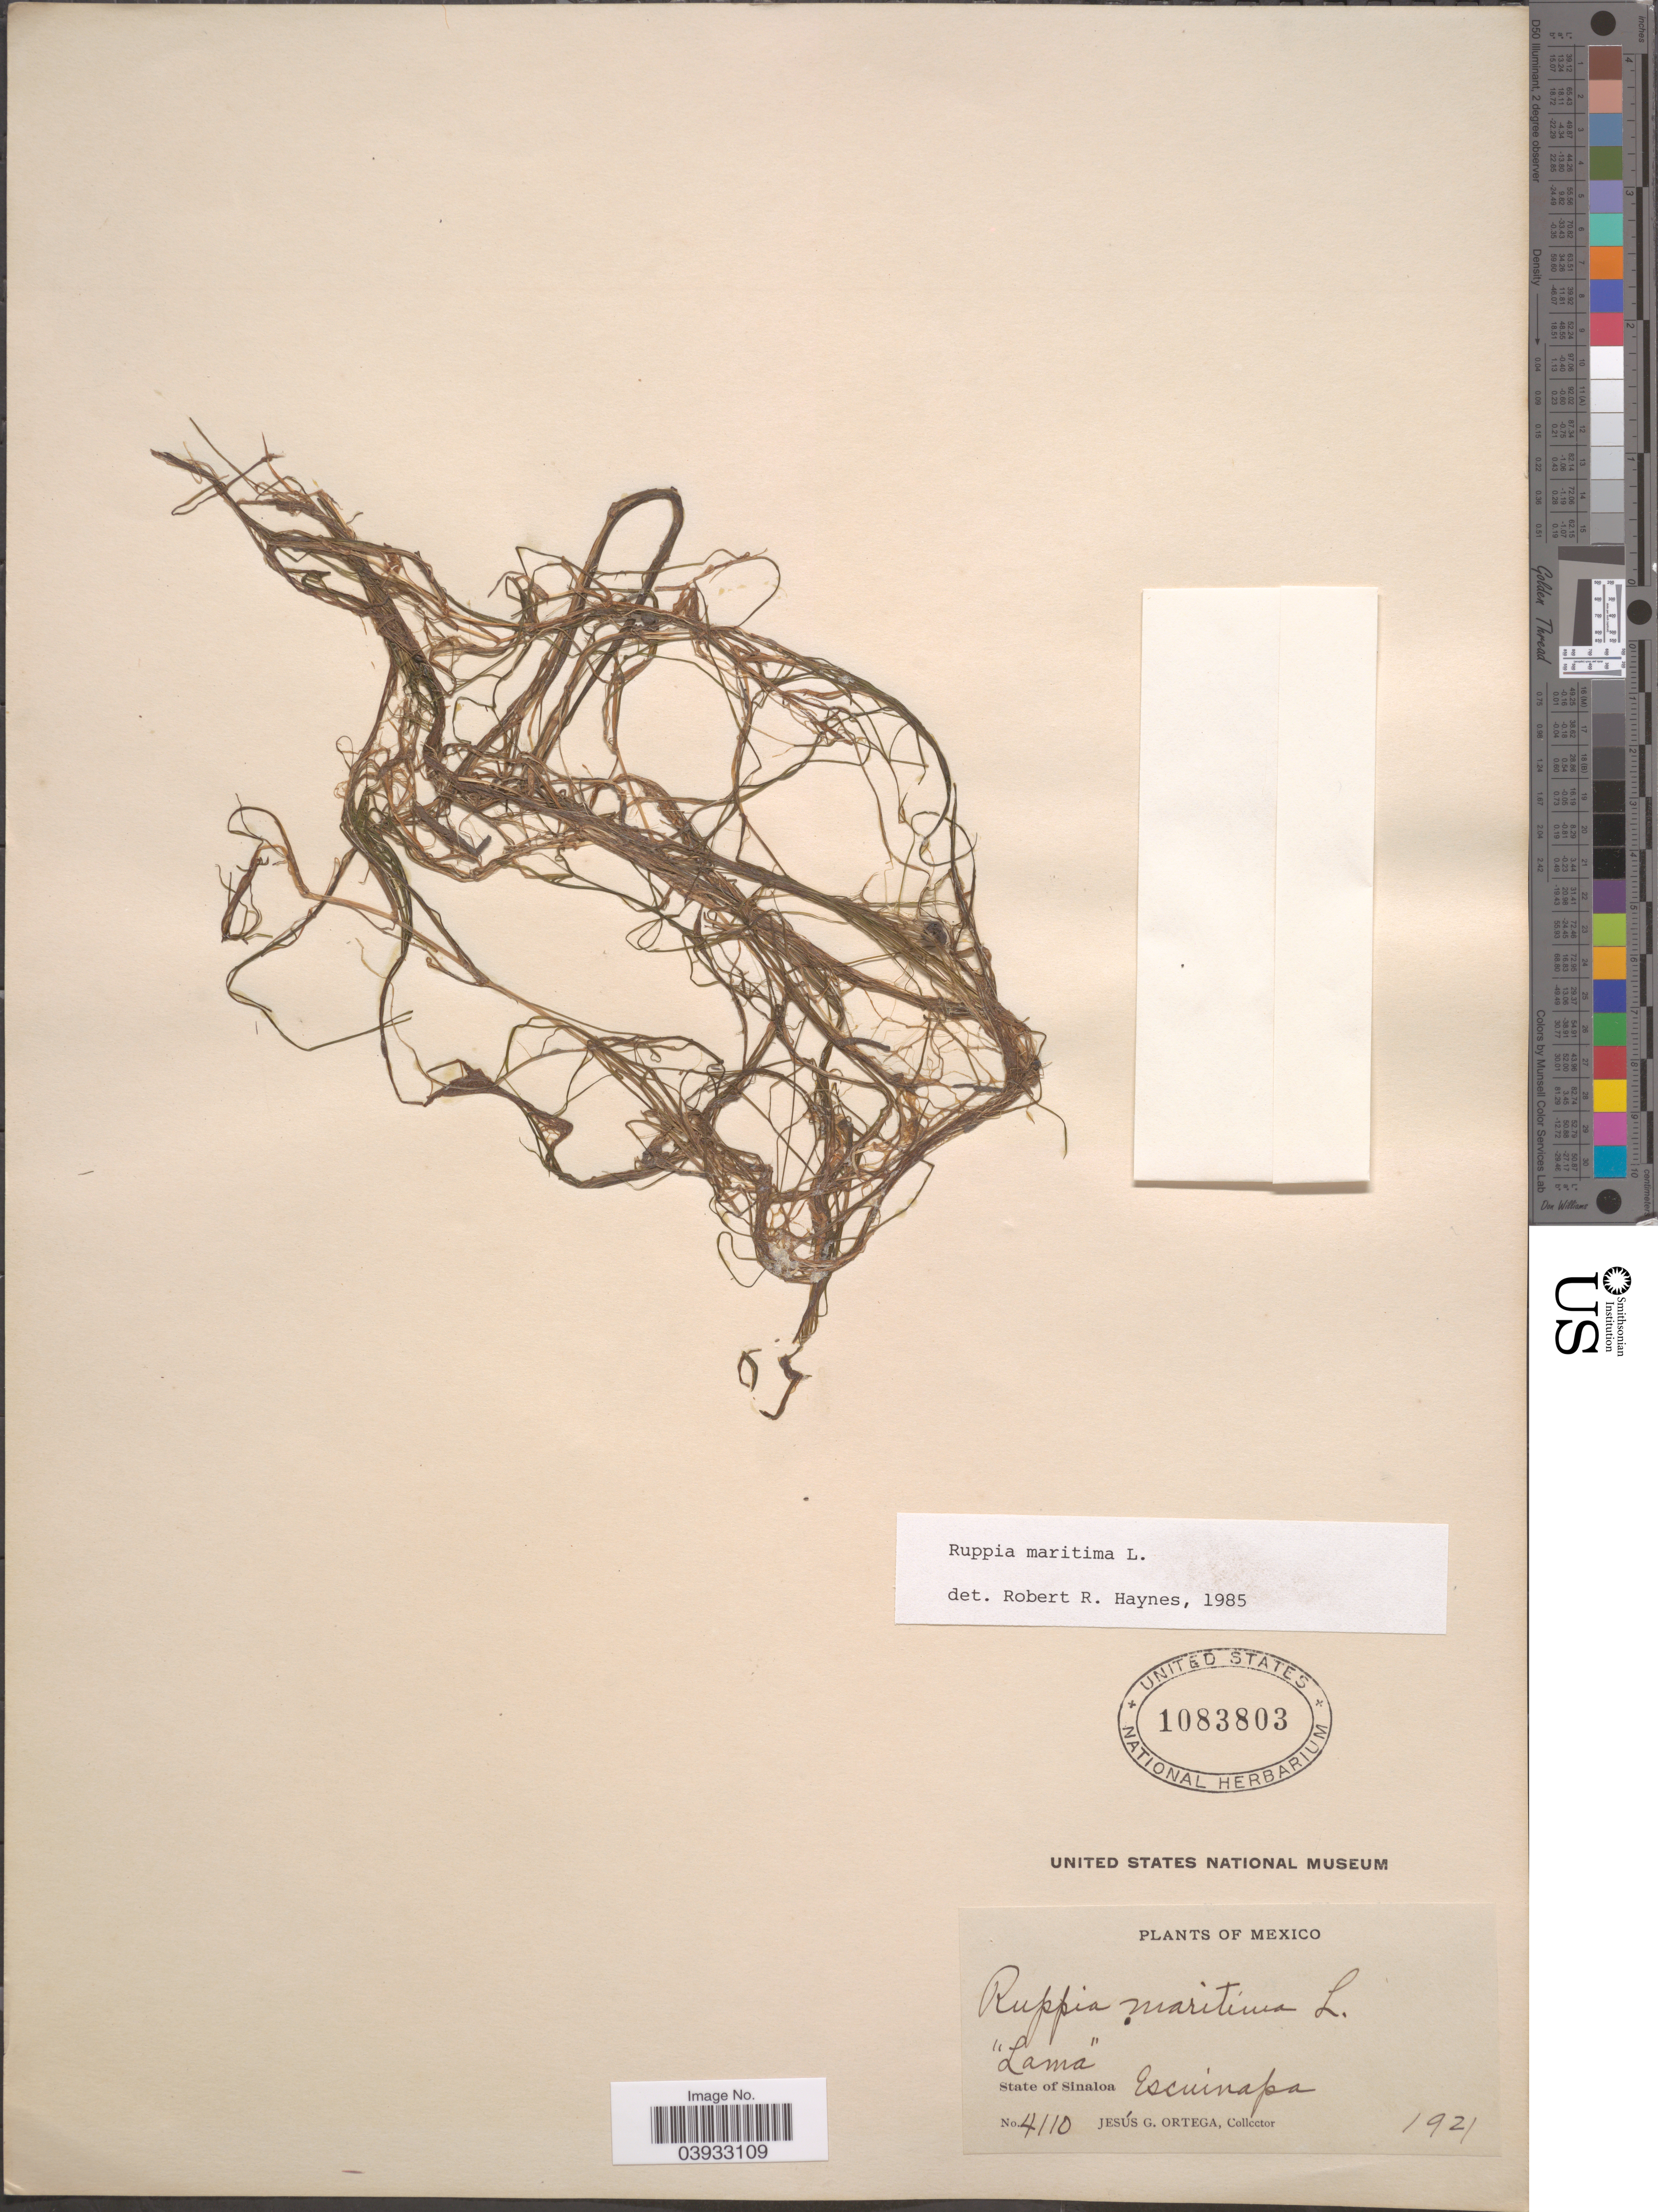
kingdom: Plantae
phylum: Tracheophyta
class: Liliopsida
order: Alismatales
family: Ruppiaceae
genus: Ruppia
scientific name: Ruppia maritima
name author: L.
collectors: J. Ortega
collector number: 4110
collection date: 1921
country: Mexico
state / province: Sinaloa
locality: Escuinapa.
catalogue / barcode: US 1083803